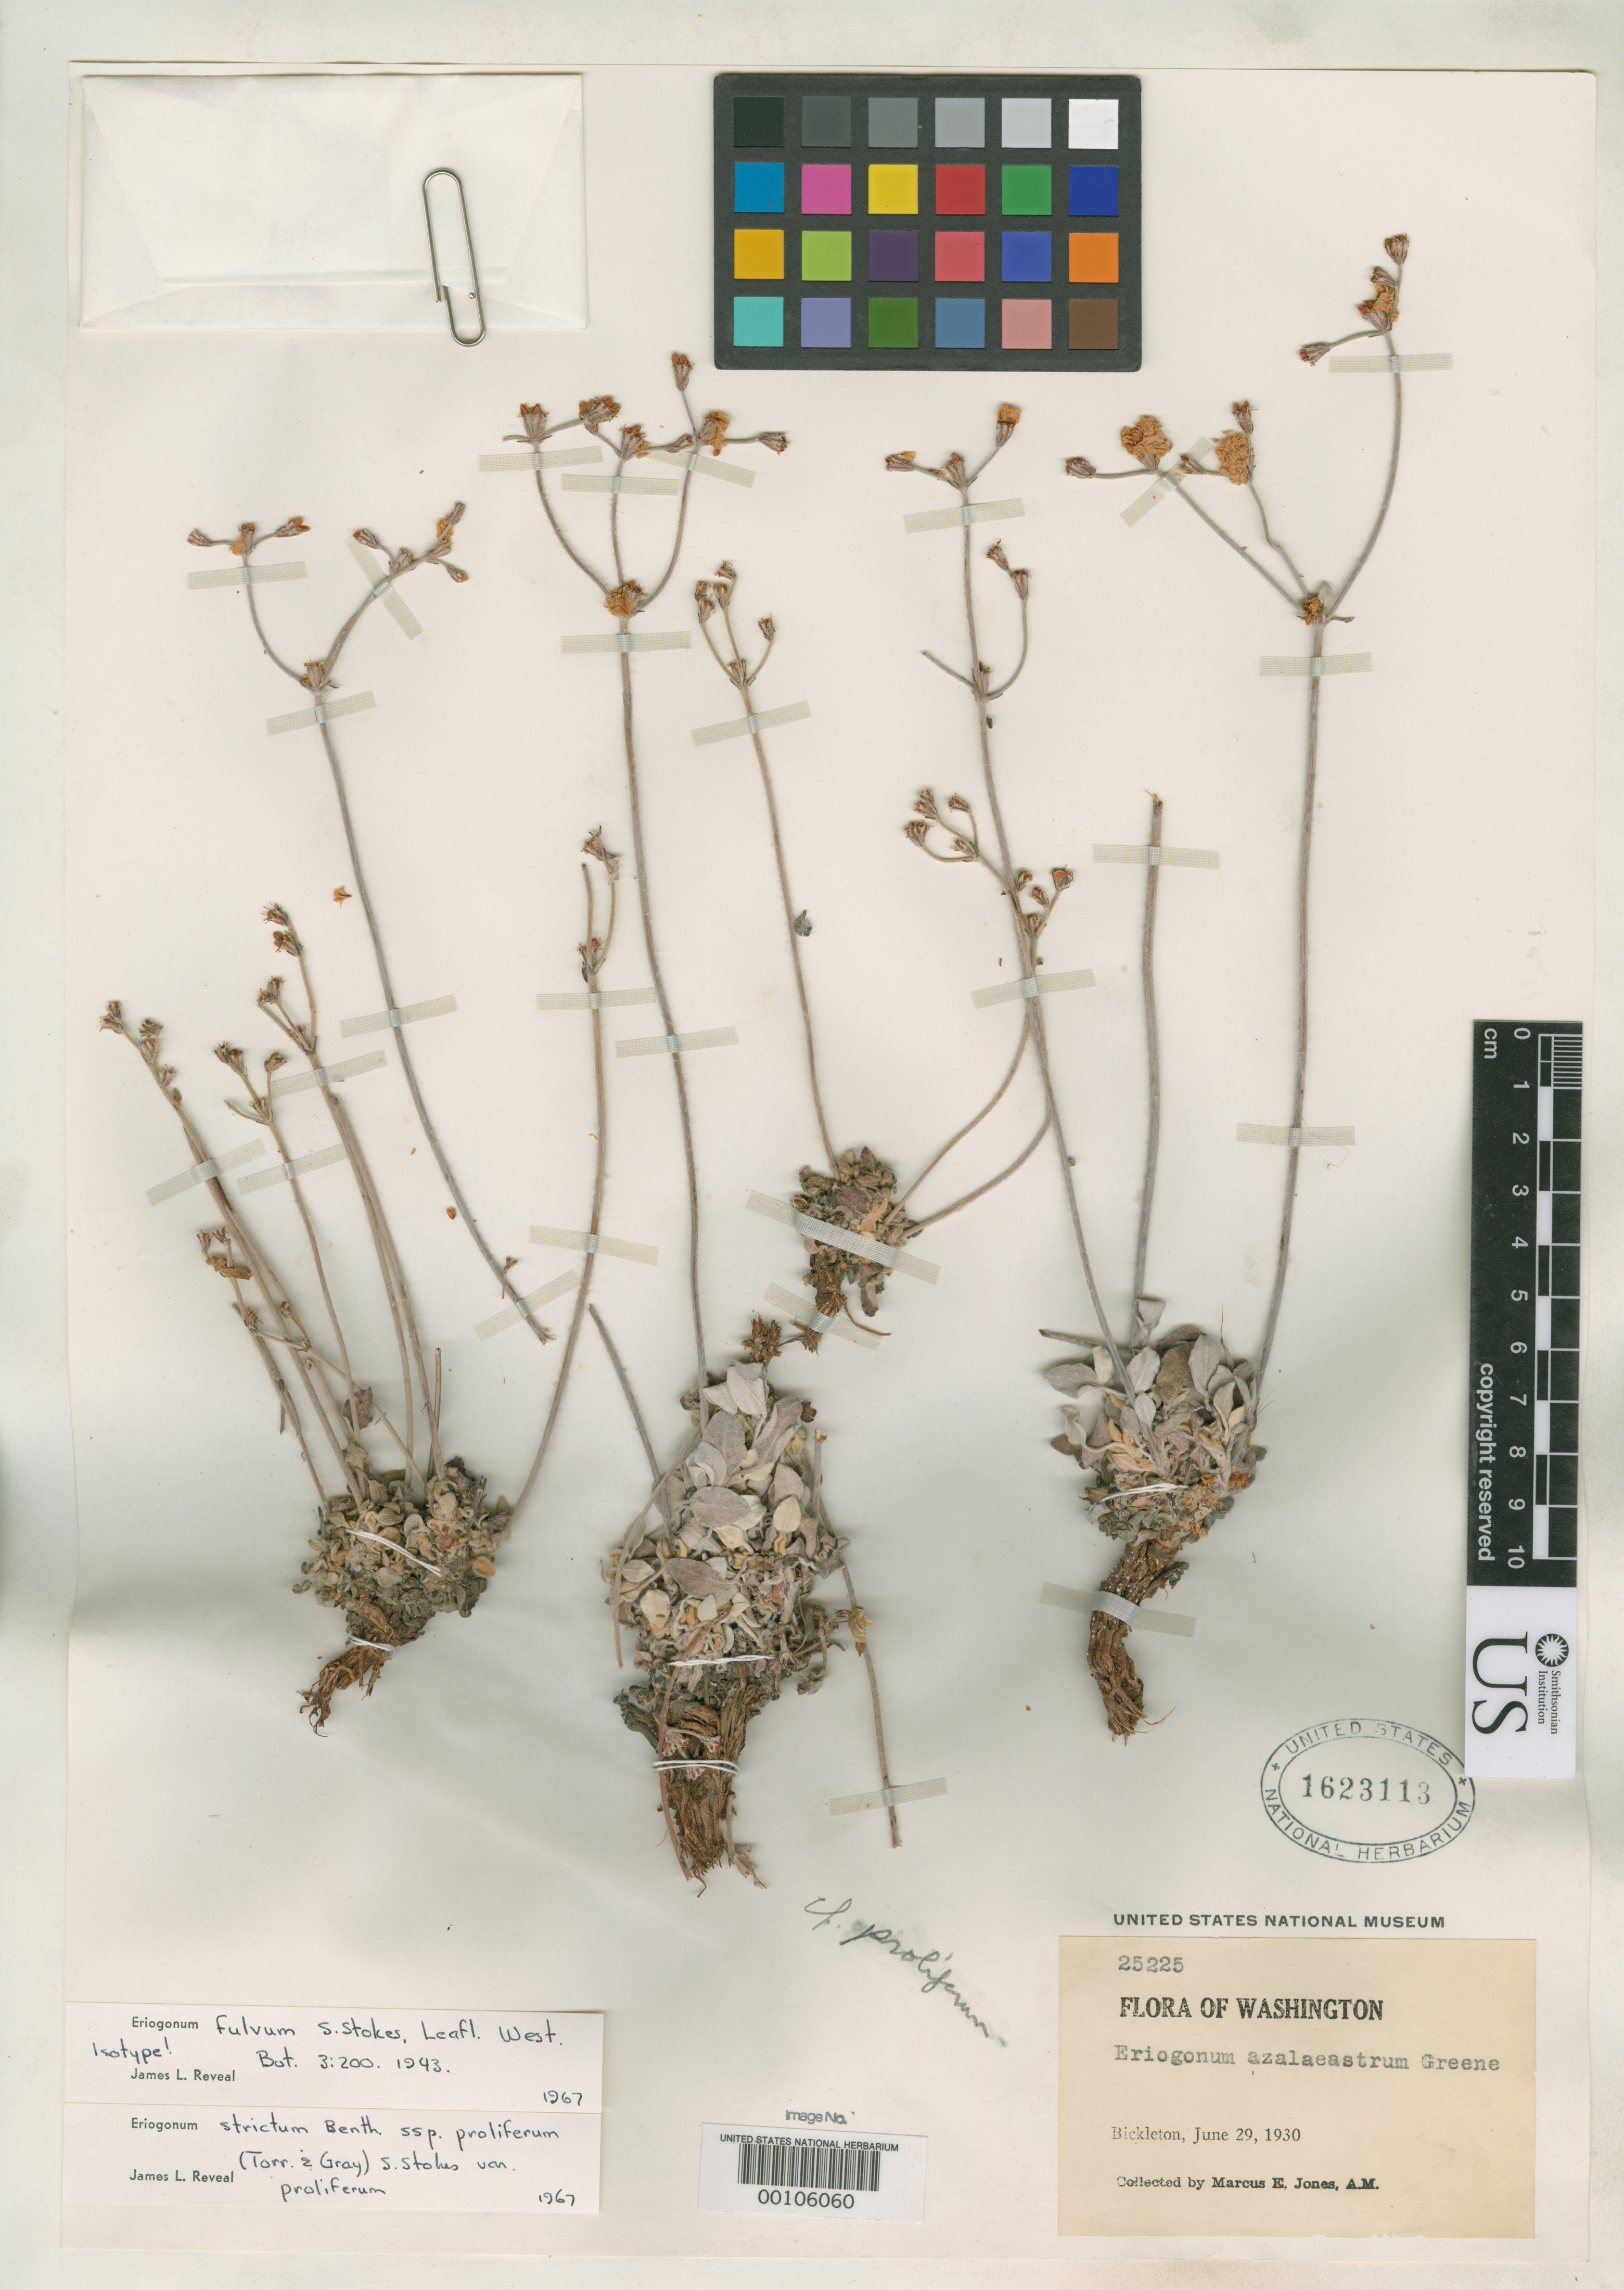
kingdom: Plantae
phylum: Tracheophyta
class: Magnoliopsida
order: Caryophyllales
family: Polygonaceae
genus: Eriogonum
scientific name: Eriogonum fulvum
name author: S. Stokes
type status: Isotype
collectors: M. E. Jones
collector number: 25225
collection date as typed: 29 Jun 1930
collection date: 1930-06-29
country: United States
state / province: Washington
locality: Bickleton.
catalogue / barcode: US 1623113